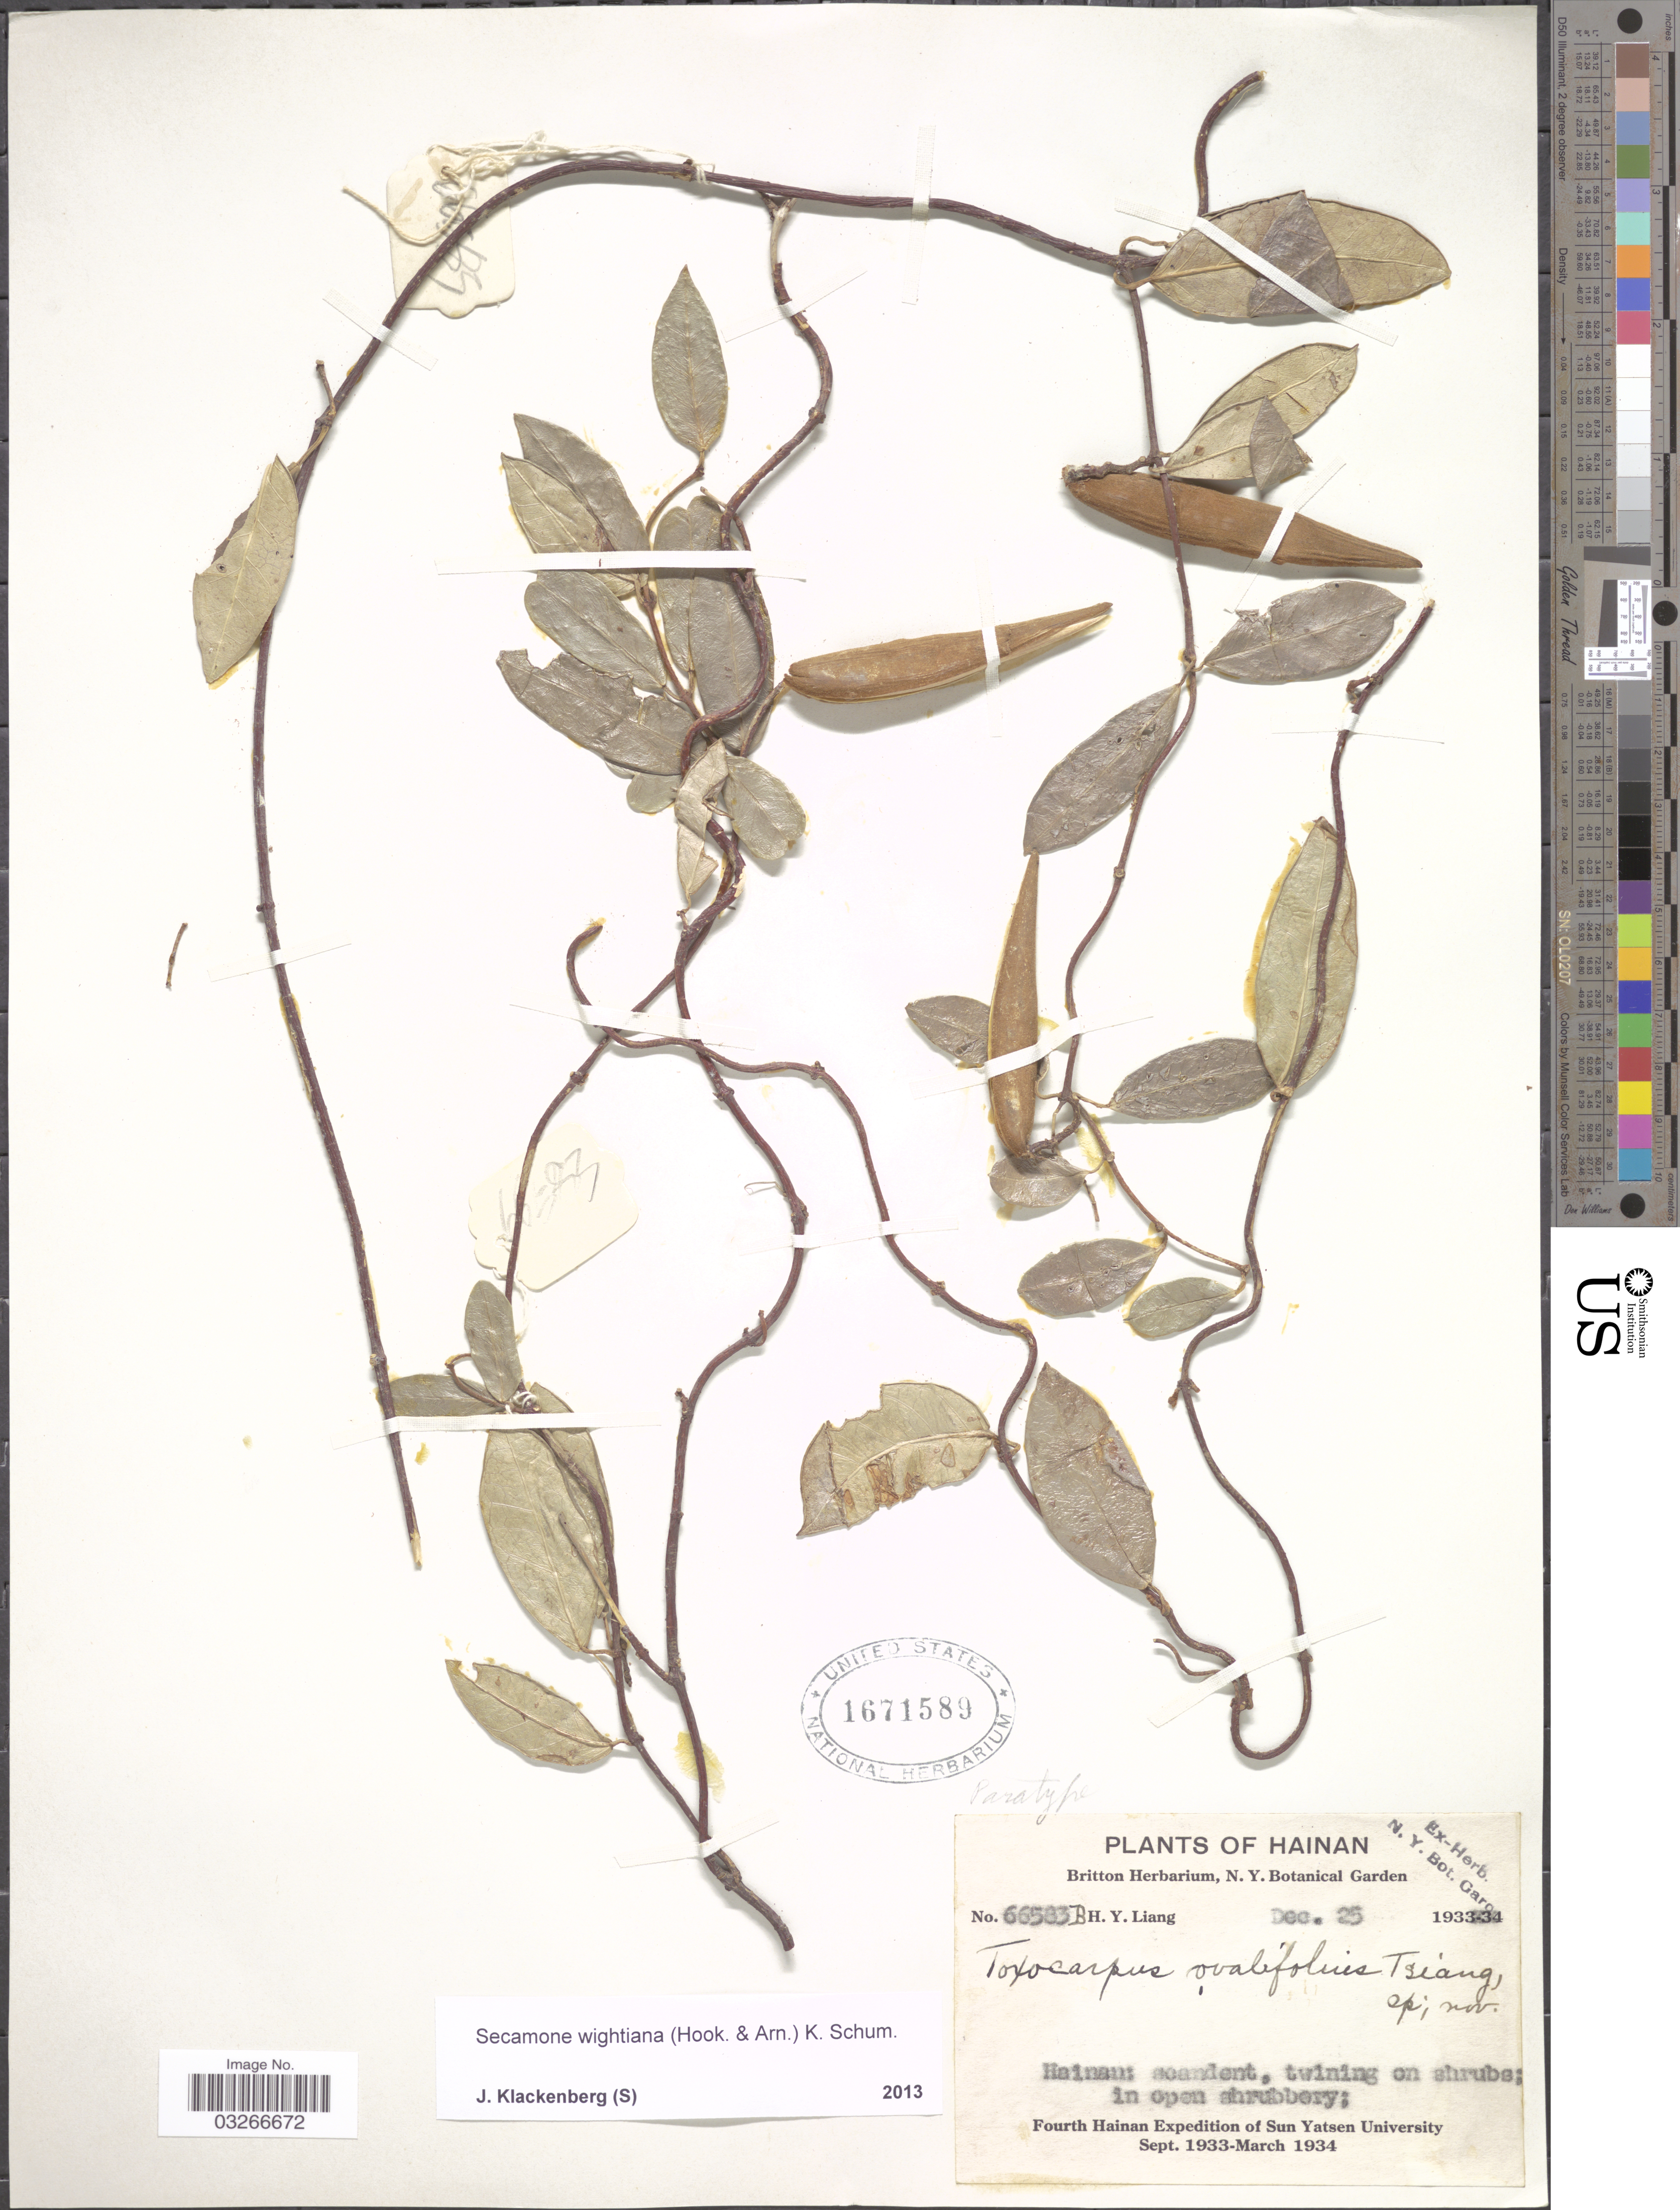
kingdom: Plantae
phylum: Tracheophyta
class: Magnoliopsida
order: Gentianales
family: Apocynaceae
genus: Secamone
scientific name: Secamone wightiana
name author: (Hook. & Arn.) K. Schum.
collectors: H. Y. Liang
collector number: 66583B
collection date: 1933-12-25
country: China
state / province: Hainan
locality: Hainan.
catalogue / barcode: US 1671589